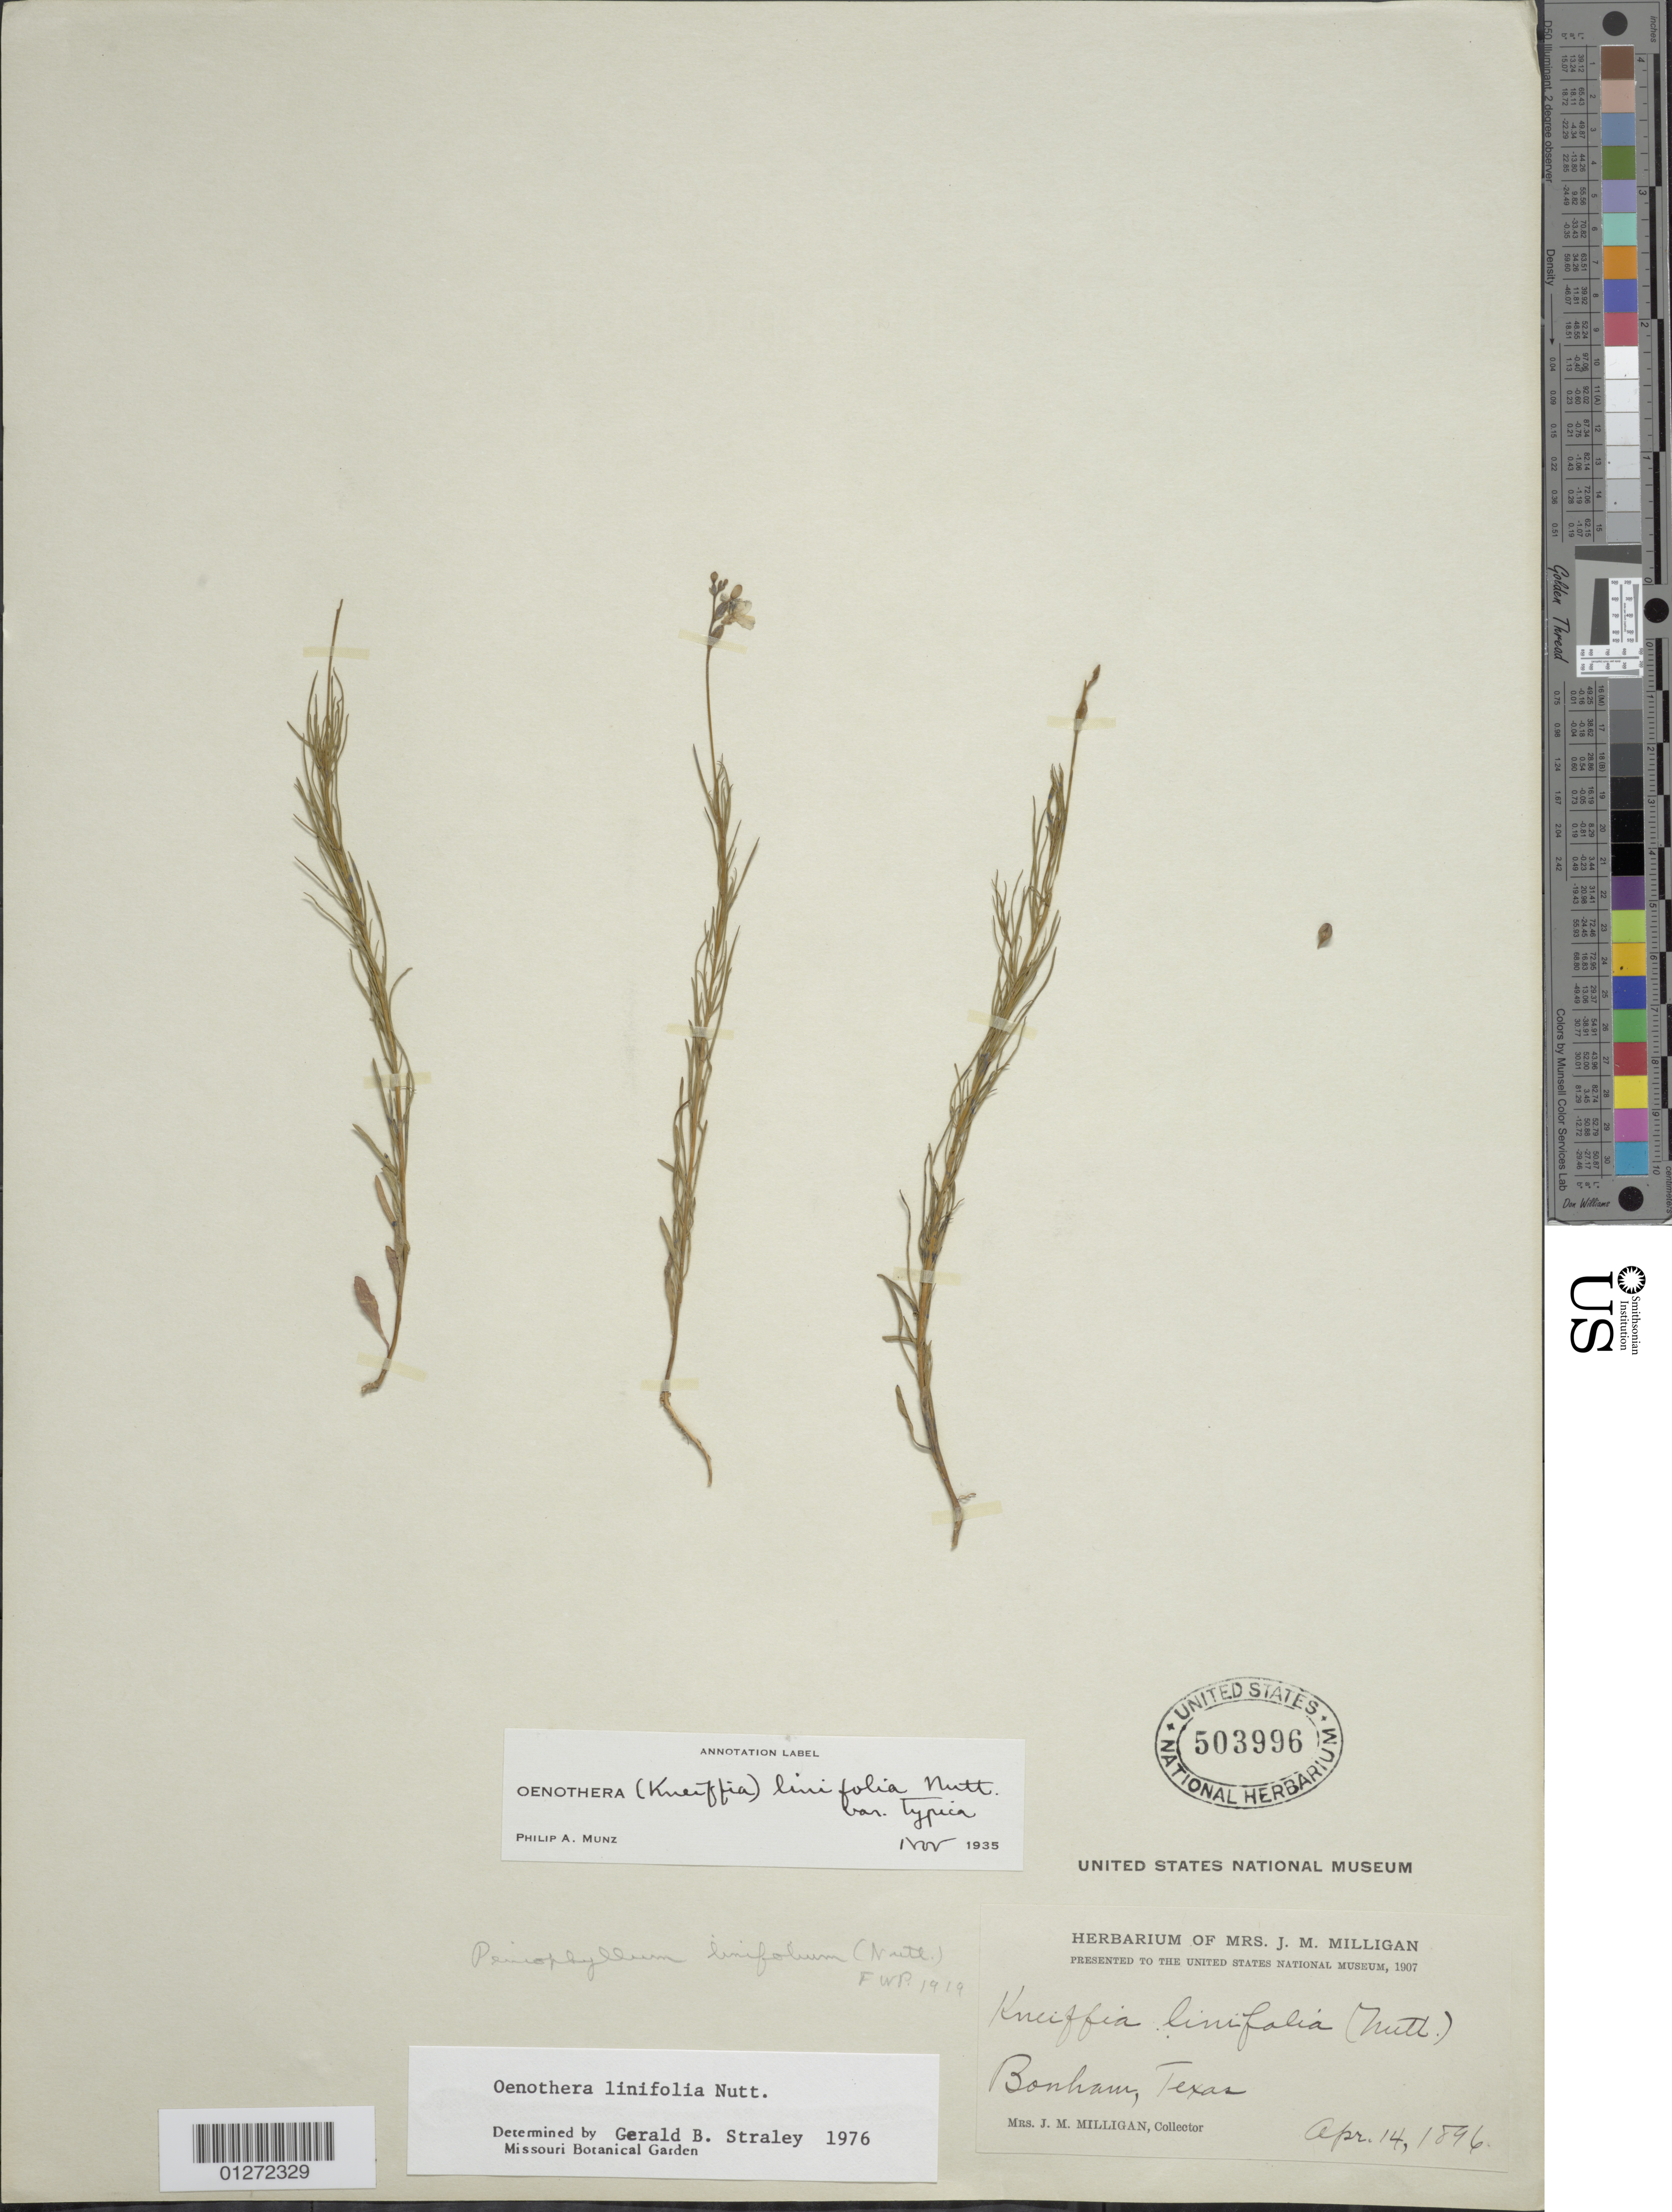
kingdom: Plantae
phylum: Tracheophyta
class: Magnoliopsida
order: Myrtales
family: Onagraceae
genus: Oenothera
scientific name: Oenothera linifolia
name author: Nutt.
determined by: Straley, G. B.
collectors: J. M. Milligan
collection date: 1896-04-14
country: United States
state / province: Texas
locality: Bonham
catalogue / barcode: US 503996